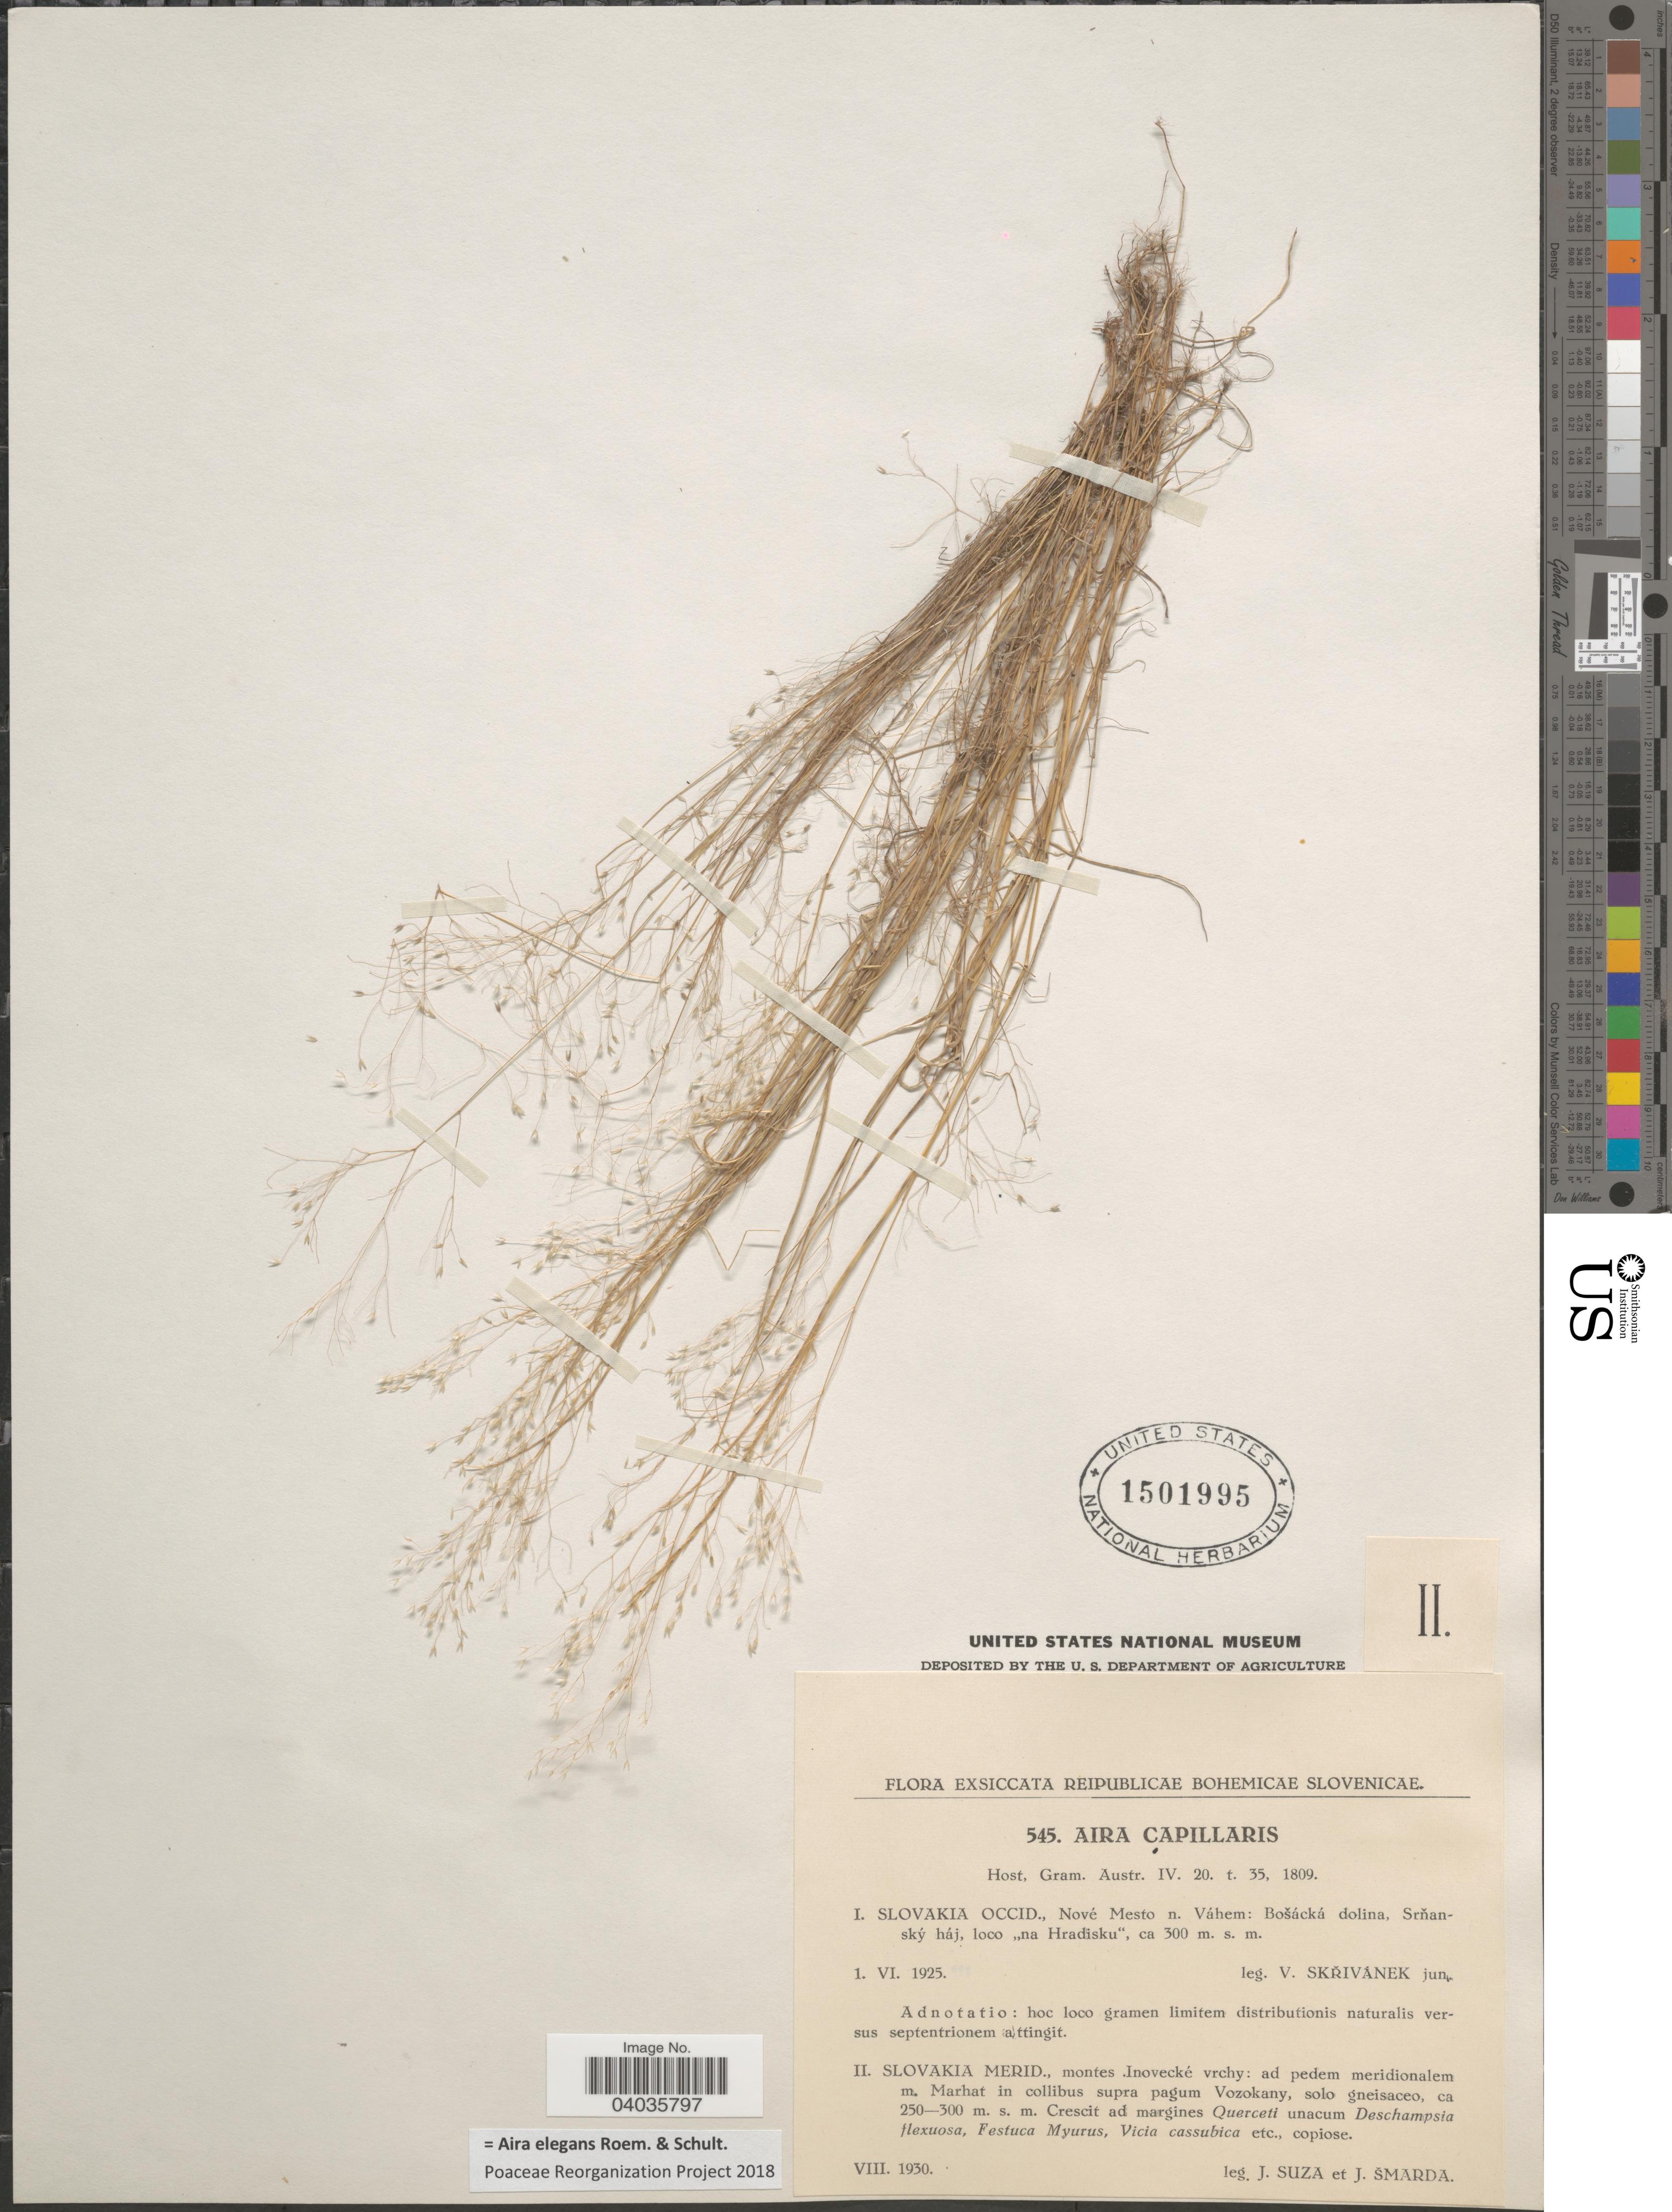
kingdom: Plantae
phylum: Tracheophyta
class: Liliopsida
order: Poales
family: Poaceae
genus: Aira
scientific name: Aira elegans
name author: L.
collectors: J. Suza & J. Smarda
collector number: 545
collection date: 1930-08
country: Slovakia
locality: Reipublicae Bohemicae Slovenicae. Slovakia Merid., montes Inovecké vrchy: ad pedem meridionalem m. Marhat in collibus supra pagum Vozokany, solo gneisaceo.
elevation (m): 250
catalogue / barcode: US 1501995